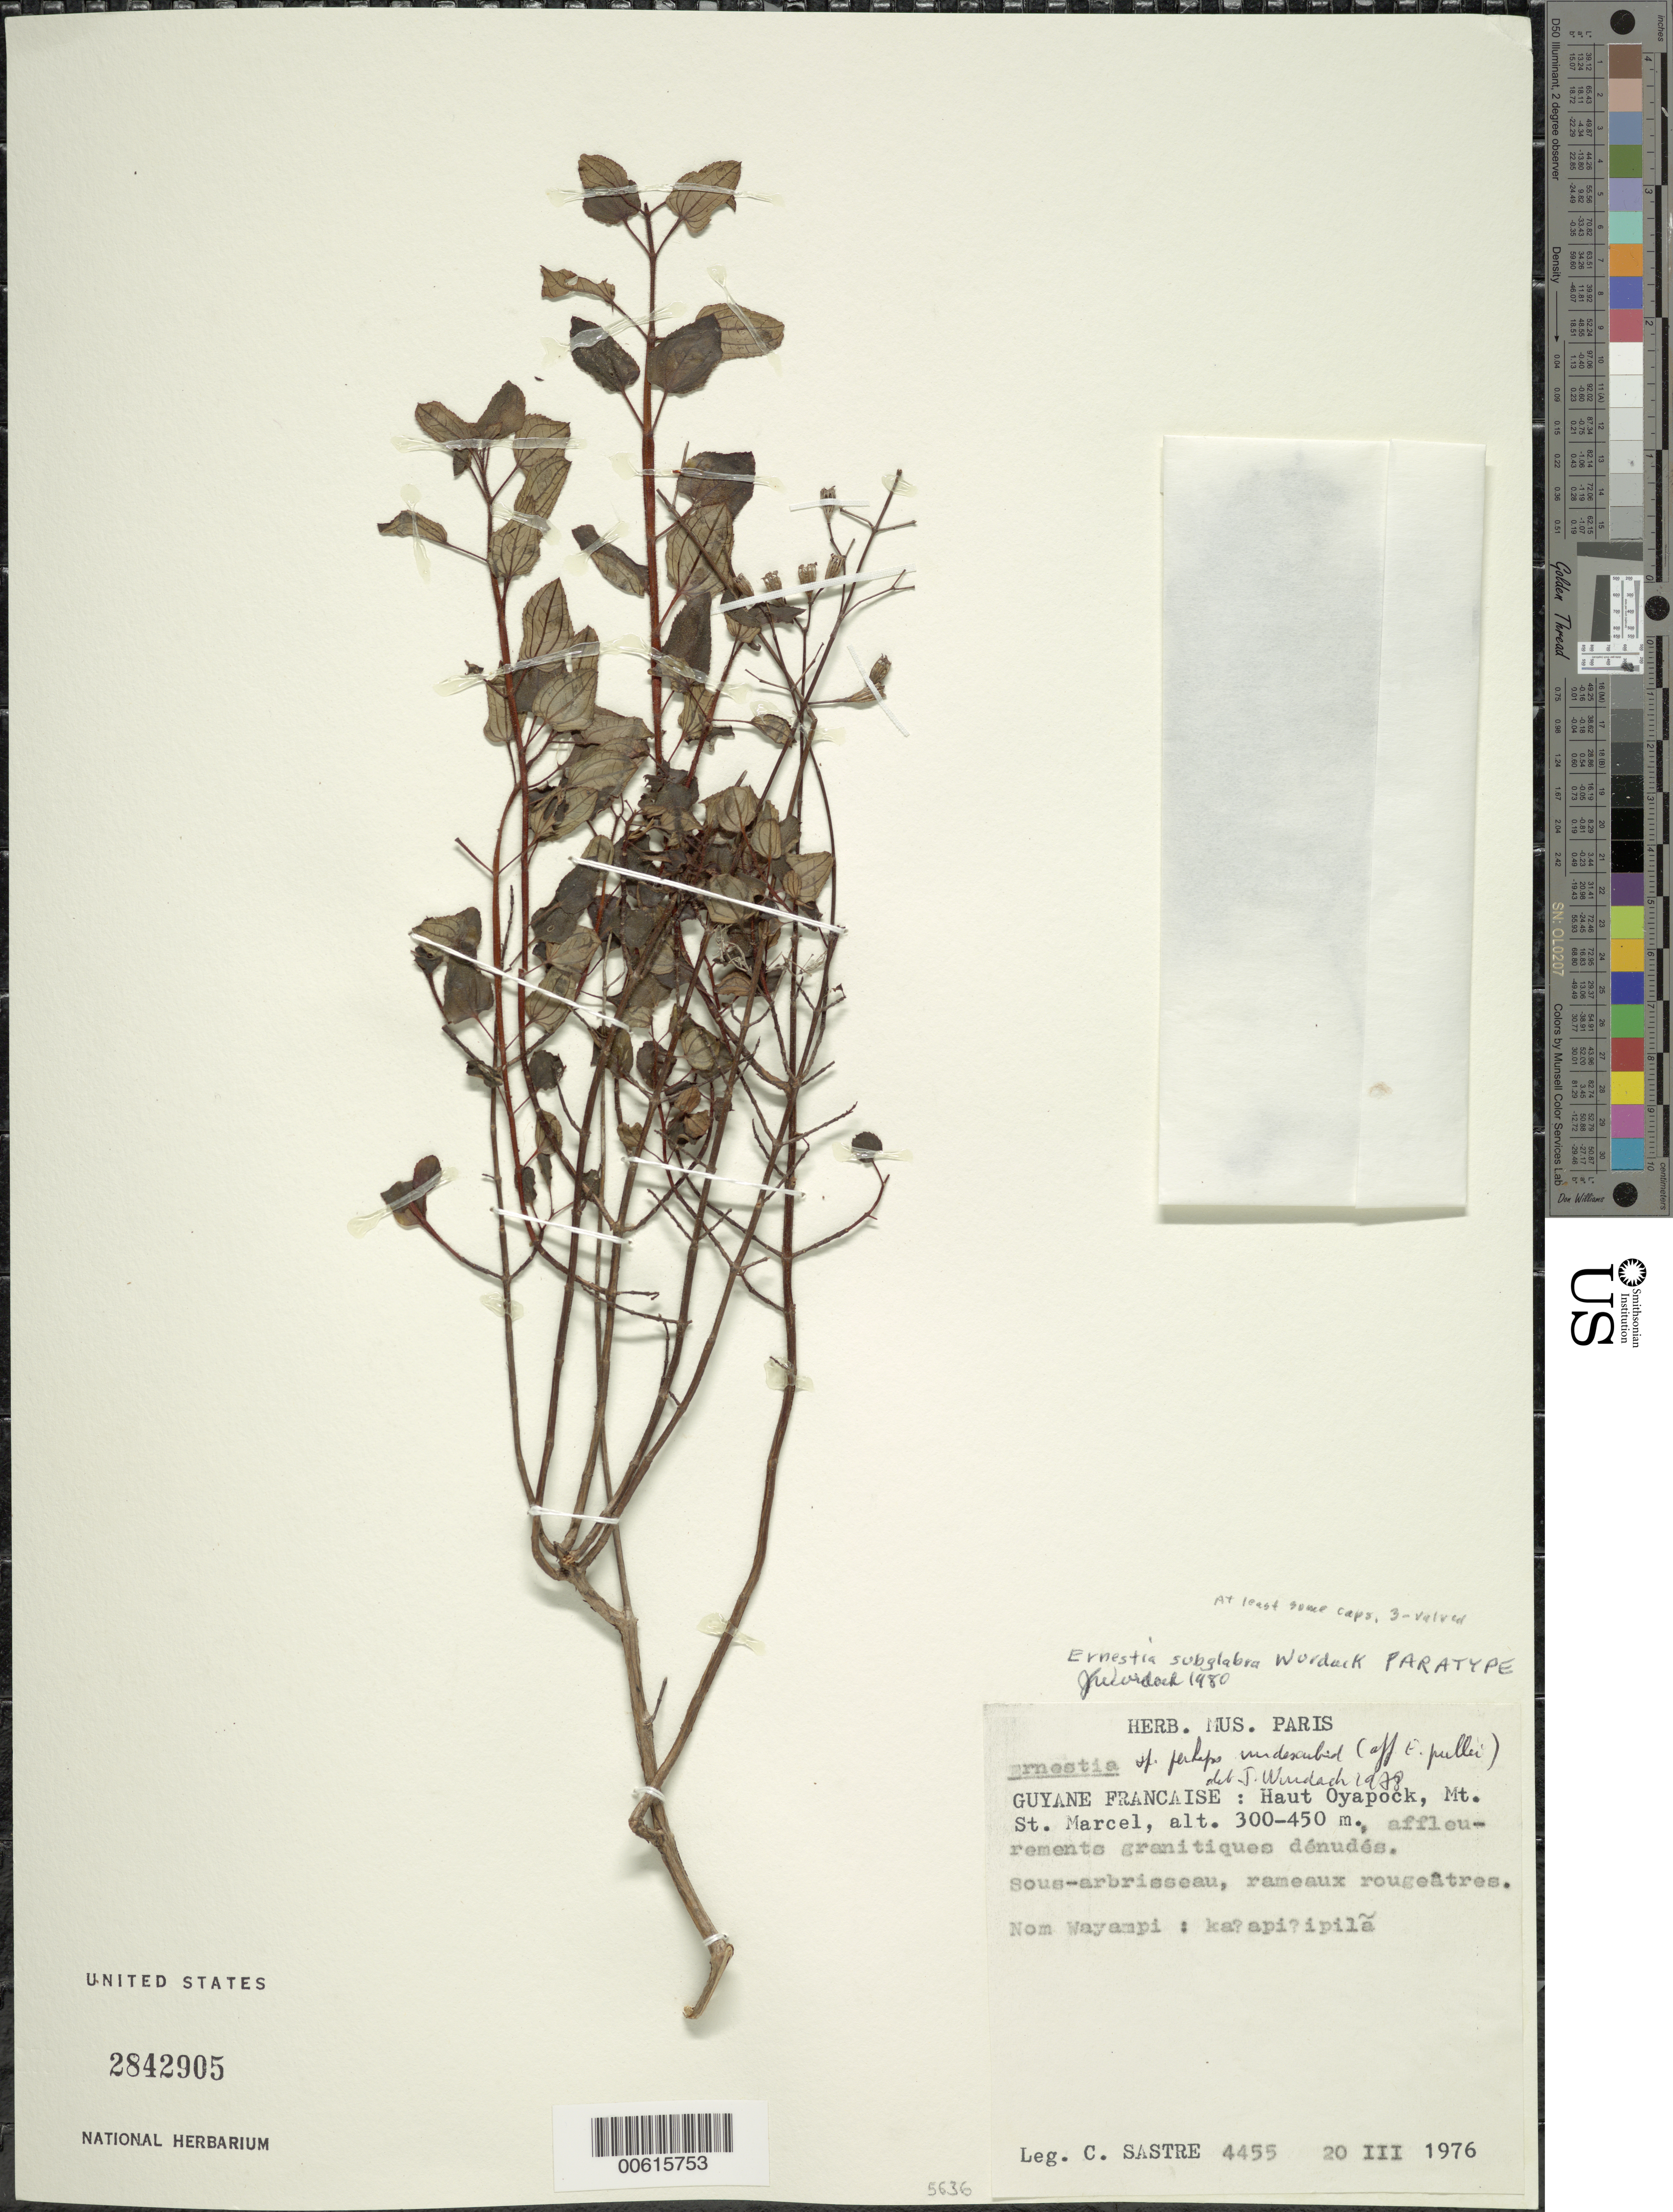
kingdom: Plantae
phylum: Tracheophyta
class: Magnoliopsida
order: Myrtales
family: Melastomataceae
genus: Ernestia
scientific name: Ernestia subglabra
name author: Wurdack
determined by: Wurdack, John J., (US), US (UNITED STATES)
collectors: C. H. L. Sastre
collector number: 4455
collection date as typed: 20-Mar-76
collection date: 1976-03-20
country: French Guiana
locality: Haut Oyapock, Mt. St. Marcel, Bassin de l'Yaloupi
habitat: Afflurements granitiues denudes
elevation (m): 300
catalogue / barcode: US 2842905